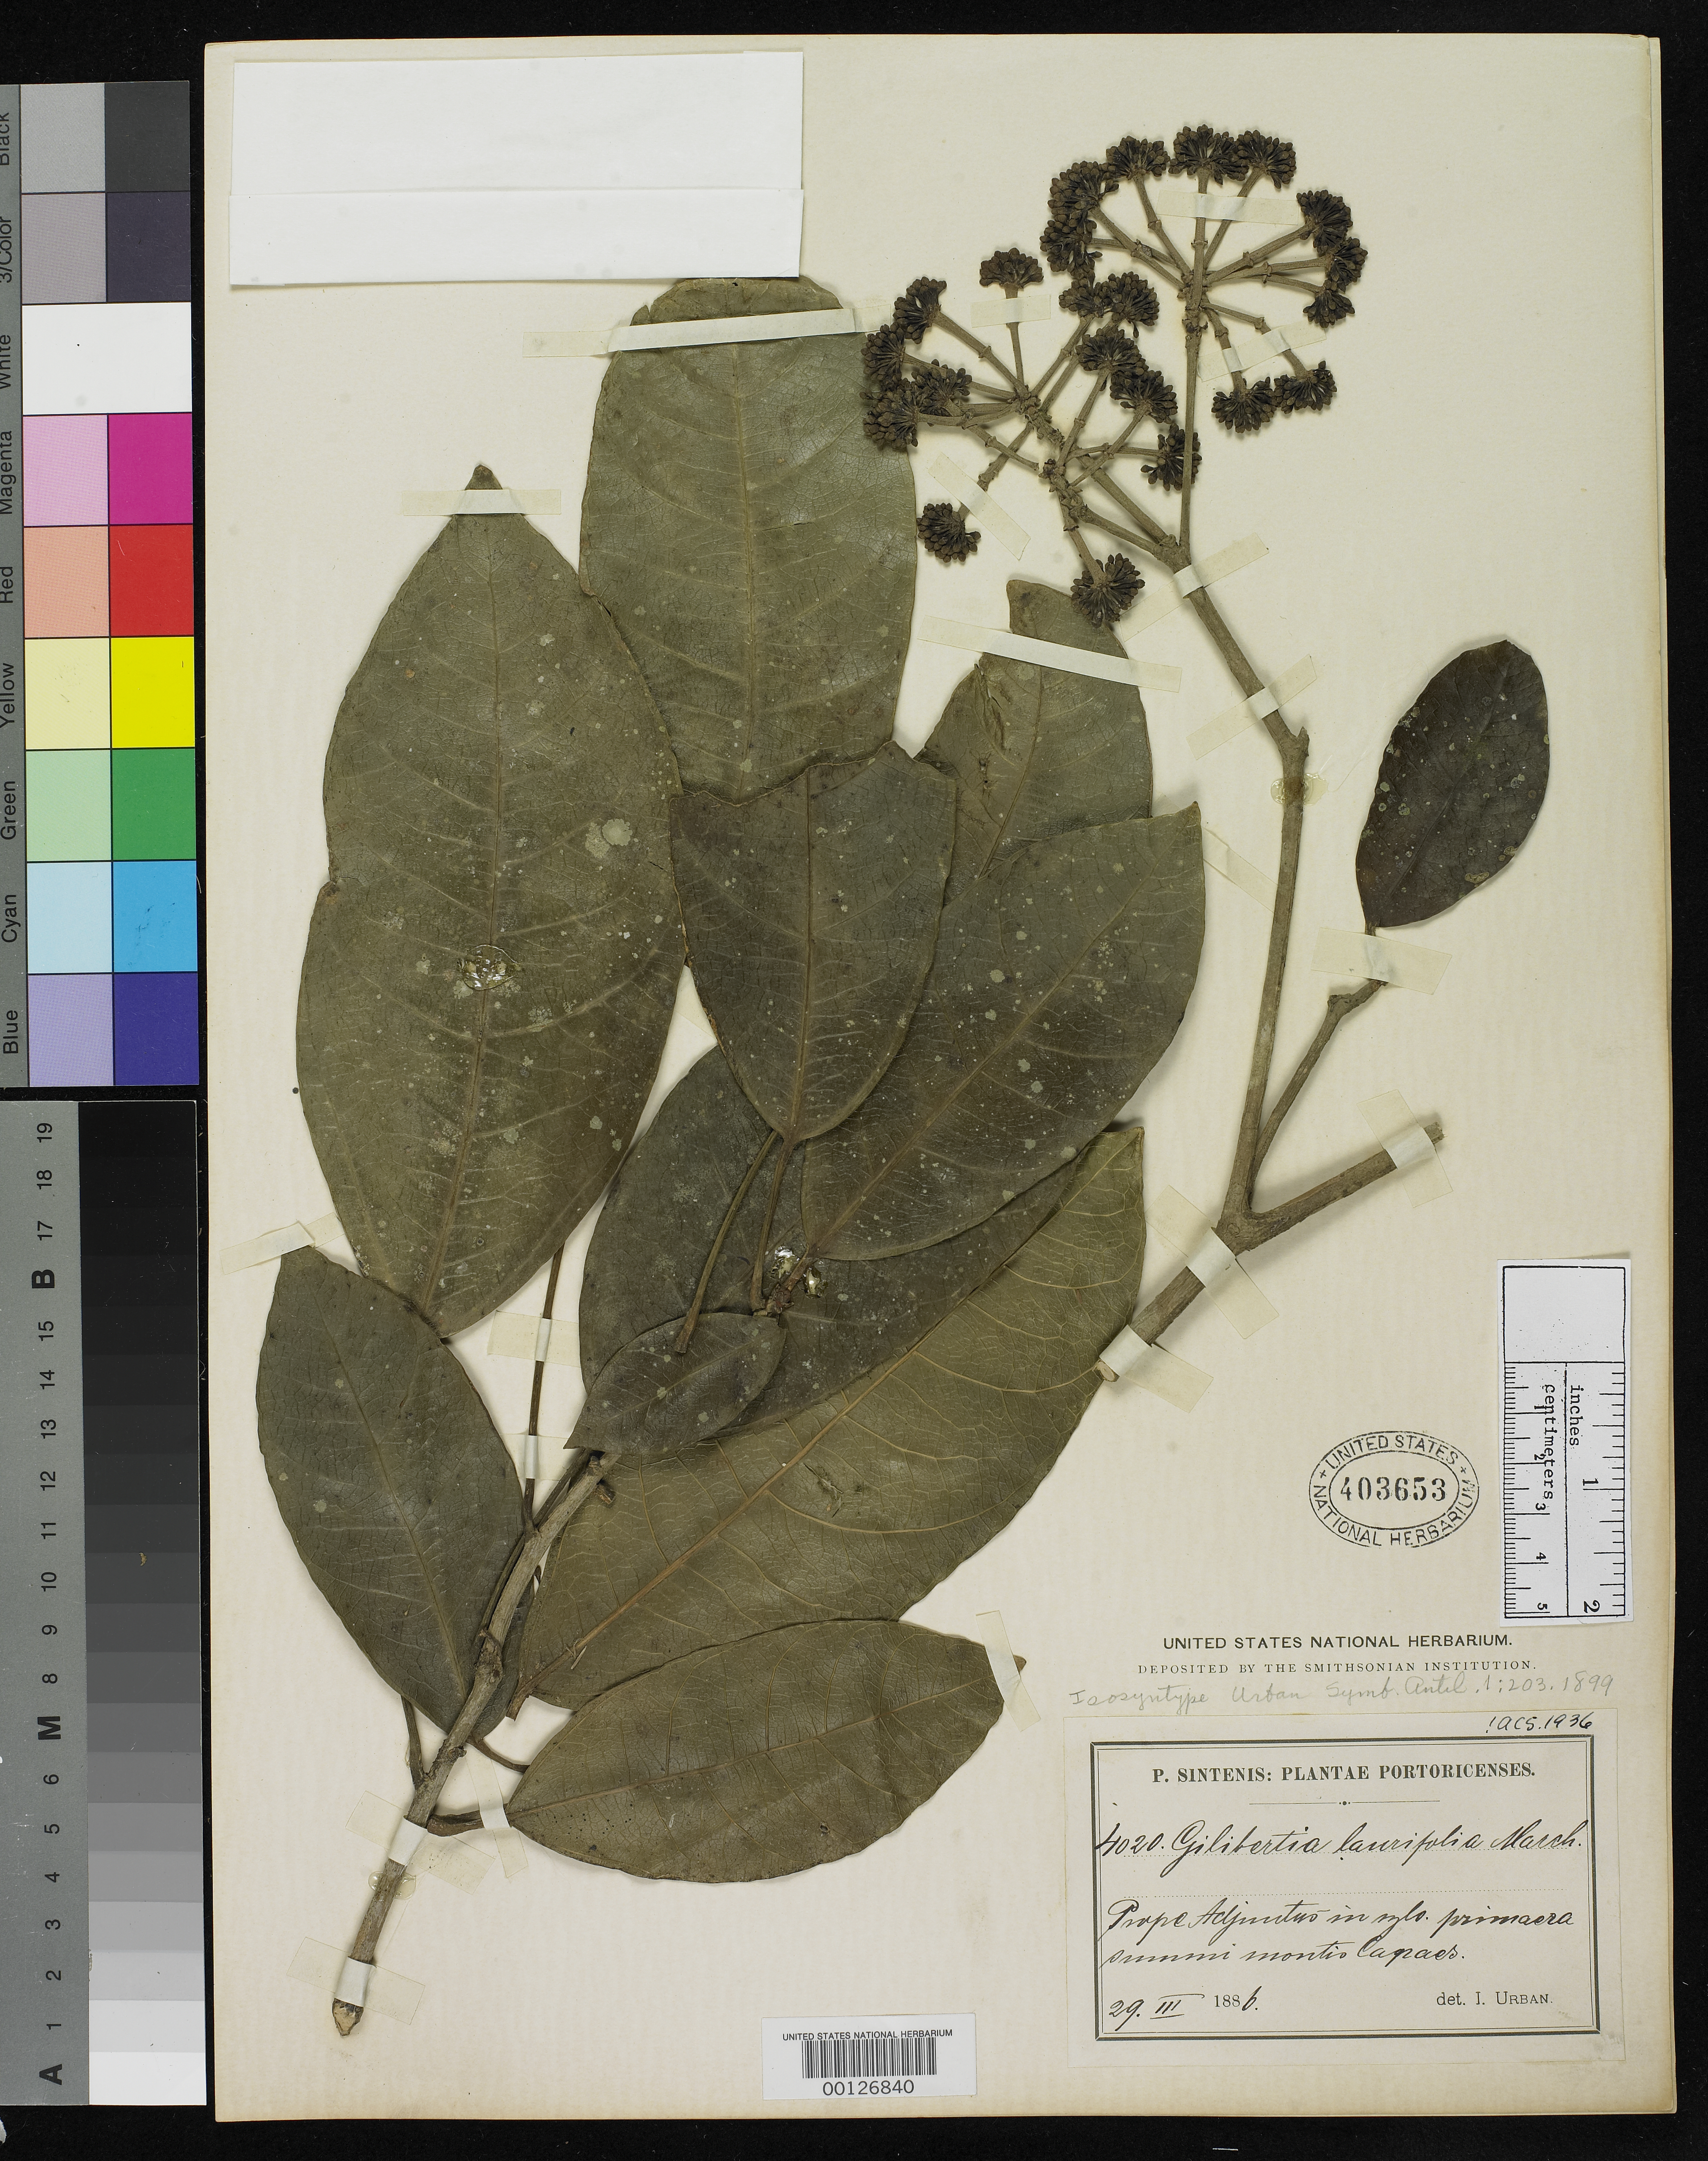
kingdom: Plantae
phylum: Tracheophyta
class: Magnoliopsida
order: Apiales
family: Araliaceae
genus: Gilibertia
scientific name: Gilibertia laurifolia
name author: Marchal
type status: Isosyntype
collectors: P. Sintenis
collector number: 4020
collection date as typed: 29 Mar 1886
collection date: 1886-03-29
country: Puerto Rico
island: Greater Antilles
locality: Near Adjuntas.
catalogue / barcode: US 403653